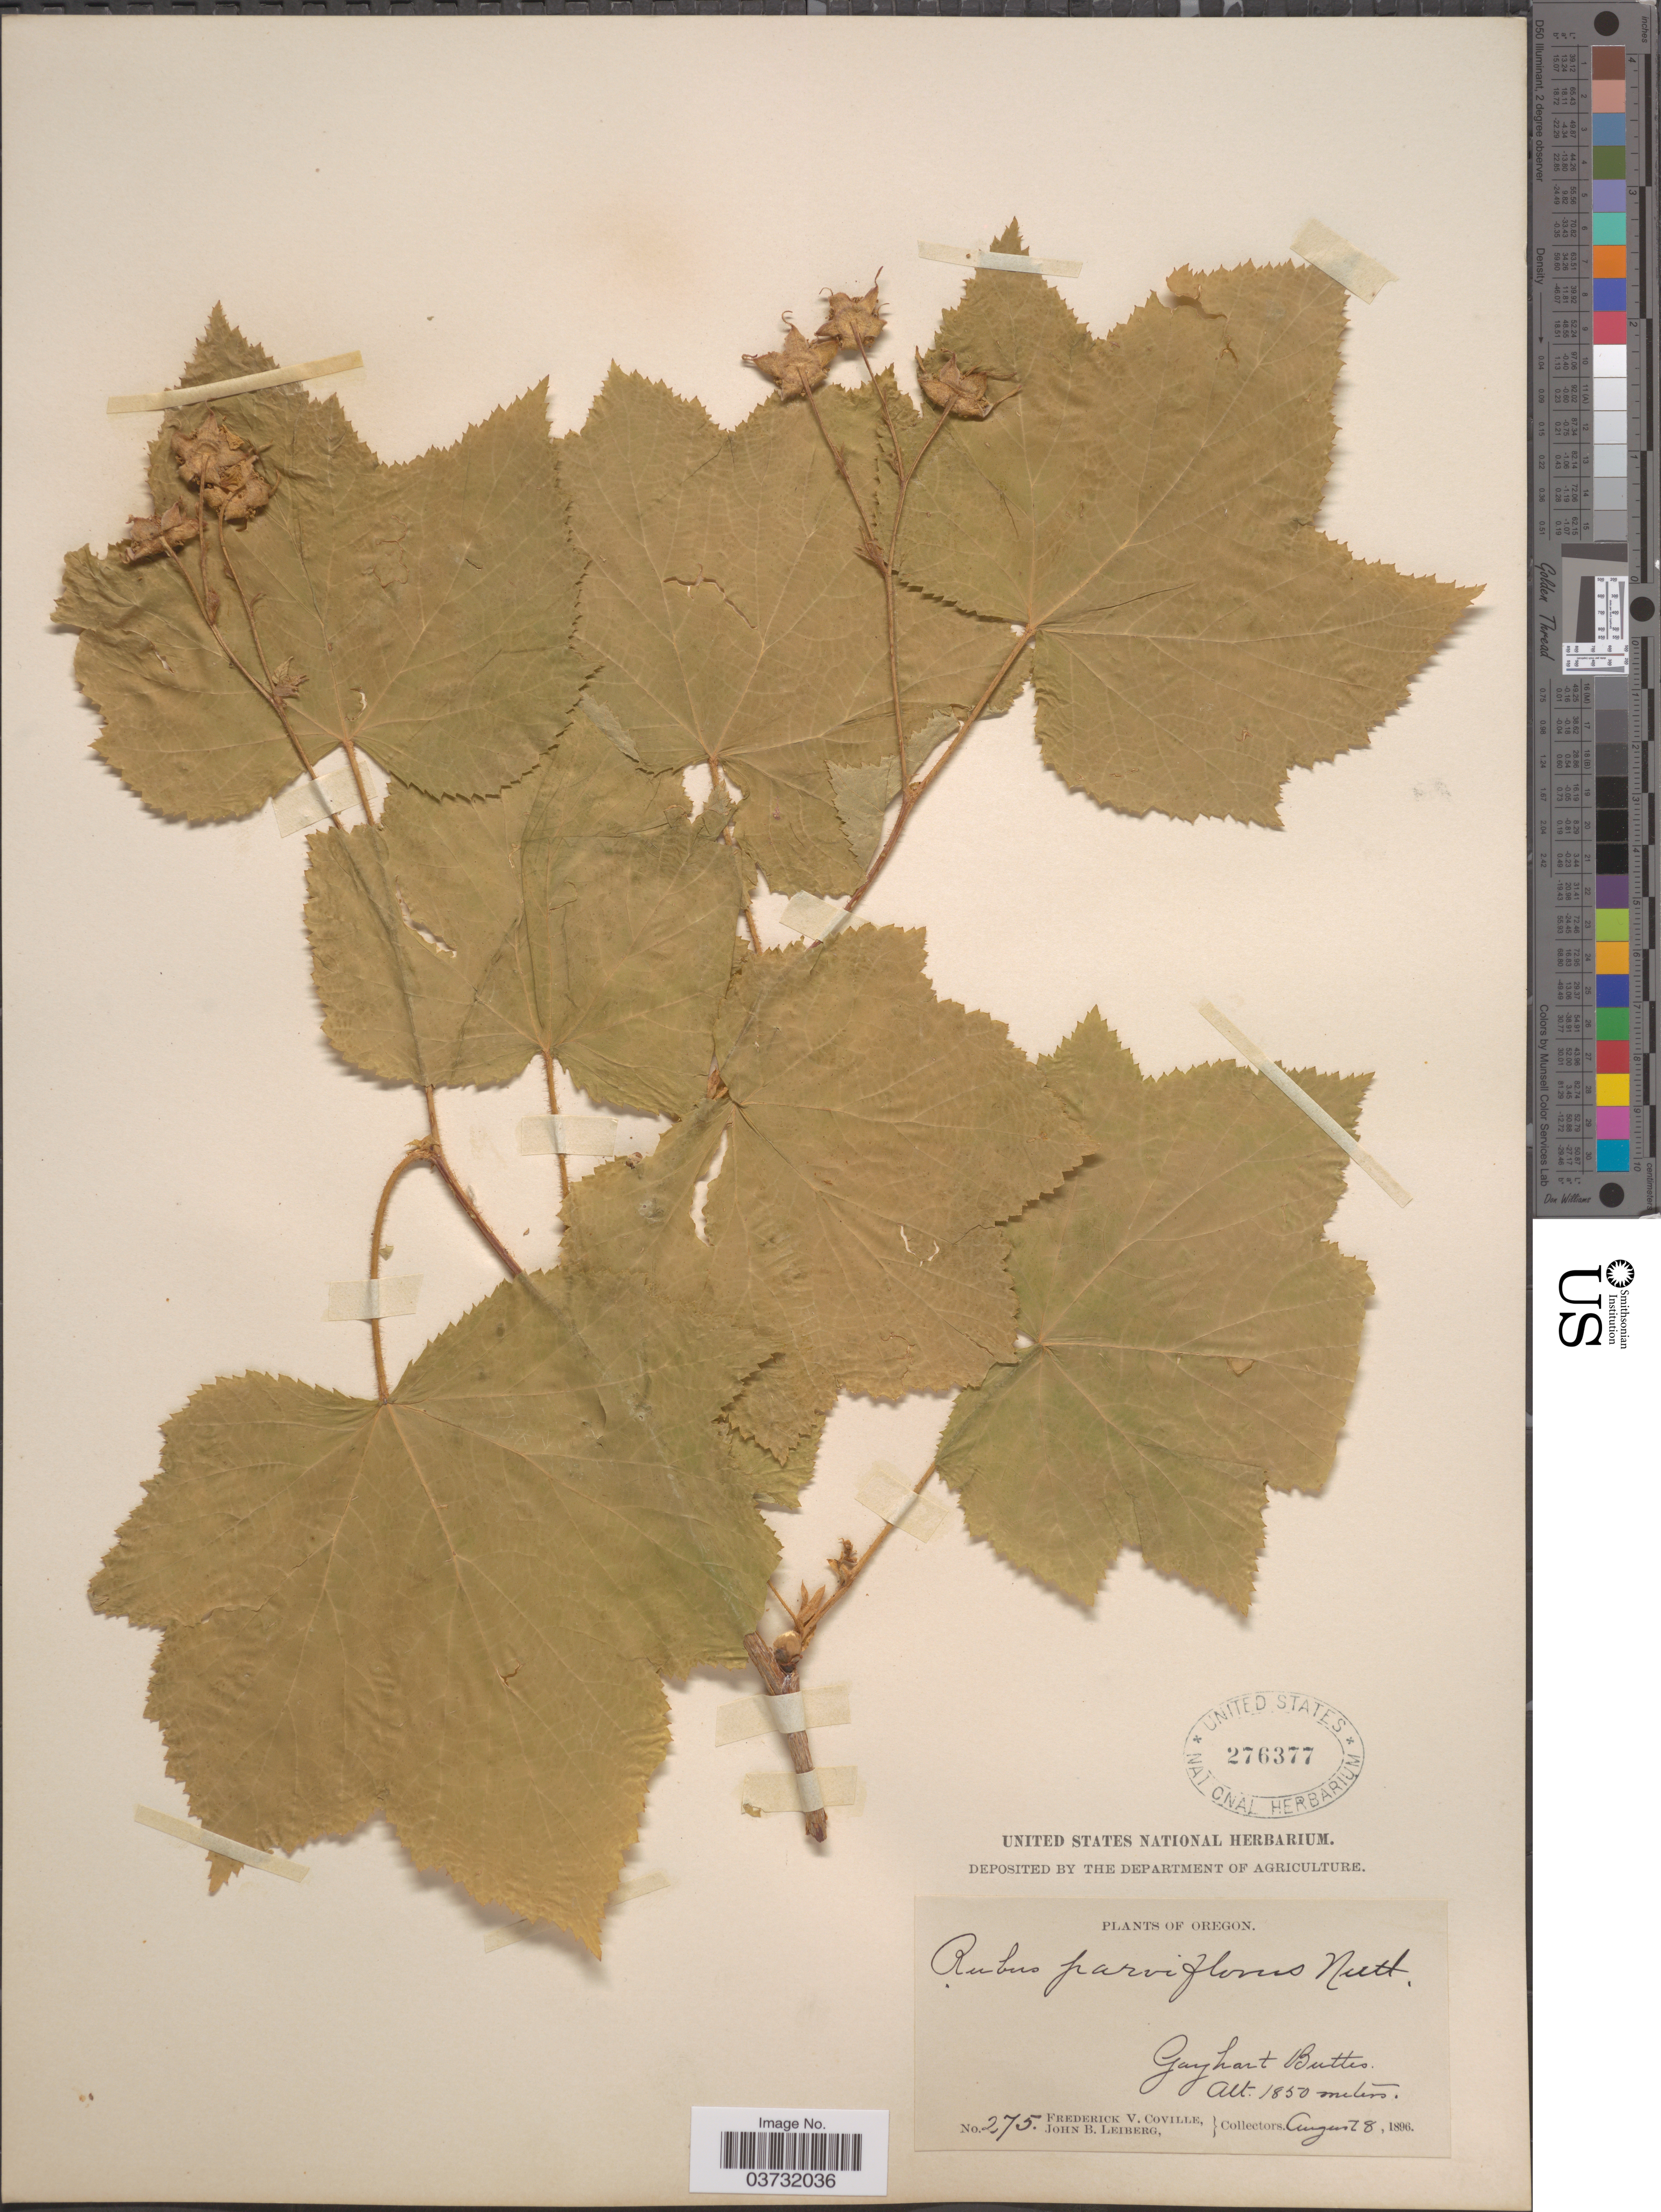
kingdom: Plantae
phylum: Tracheophyta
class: Magnoliopsida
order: Rosales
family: Rosaceae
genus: Rubus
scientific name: Rubus parviflorus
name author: Nutt.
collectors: F. V. Coville & J. B. Leiberg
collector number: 275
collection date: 1896-08-28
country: United States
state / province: Oregon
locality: Gayhart Buttes.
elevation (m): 1850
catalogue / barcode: US 276377